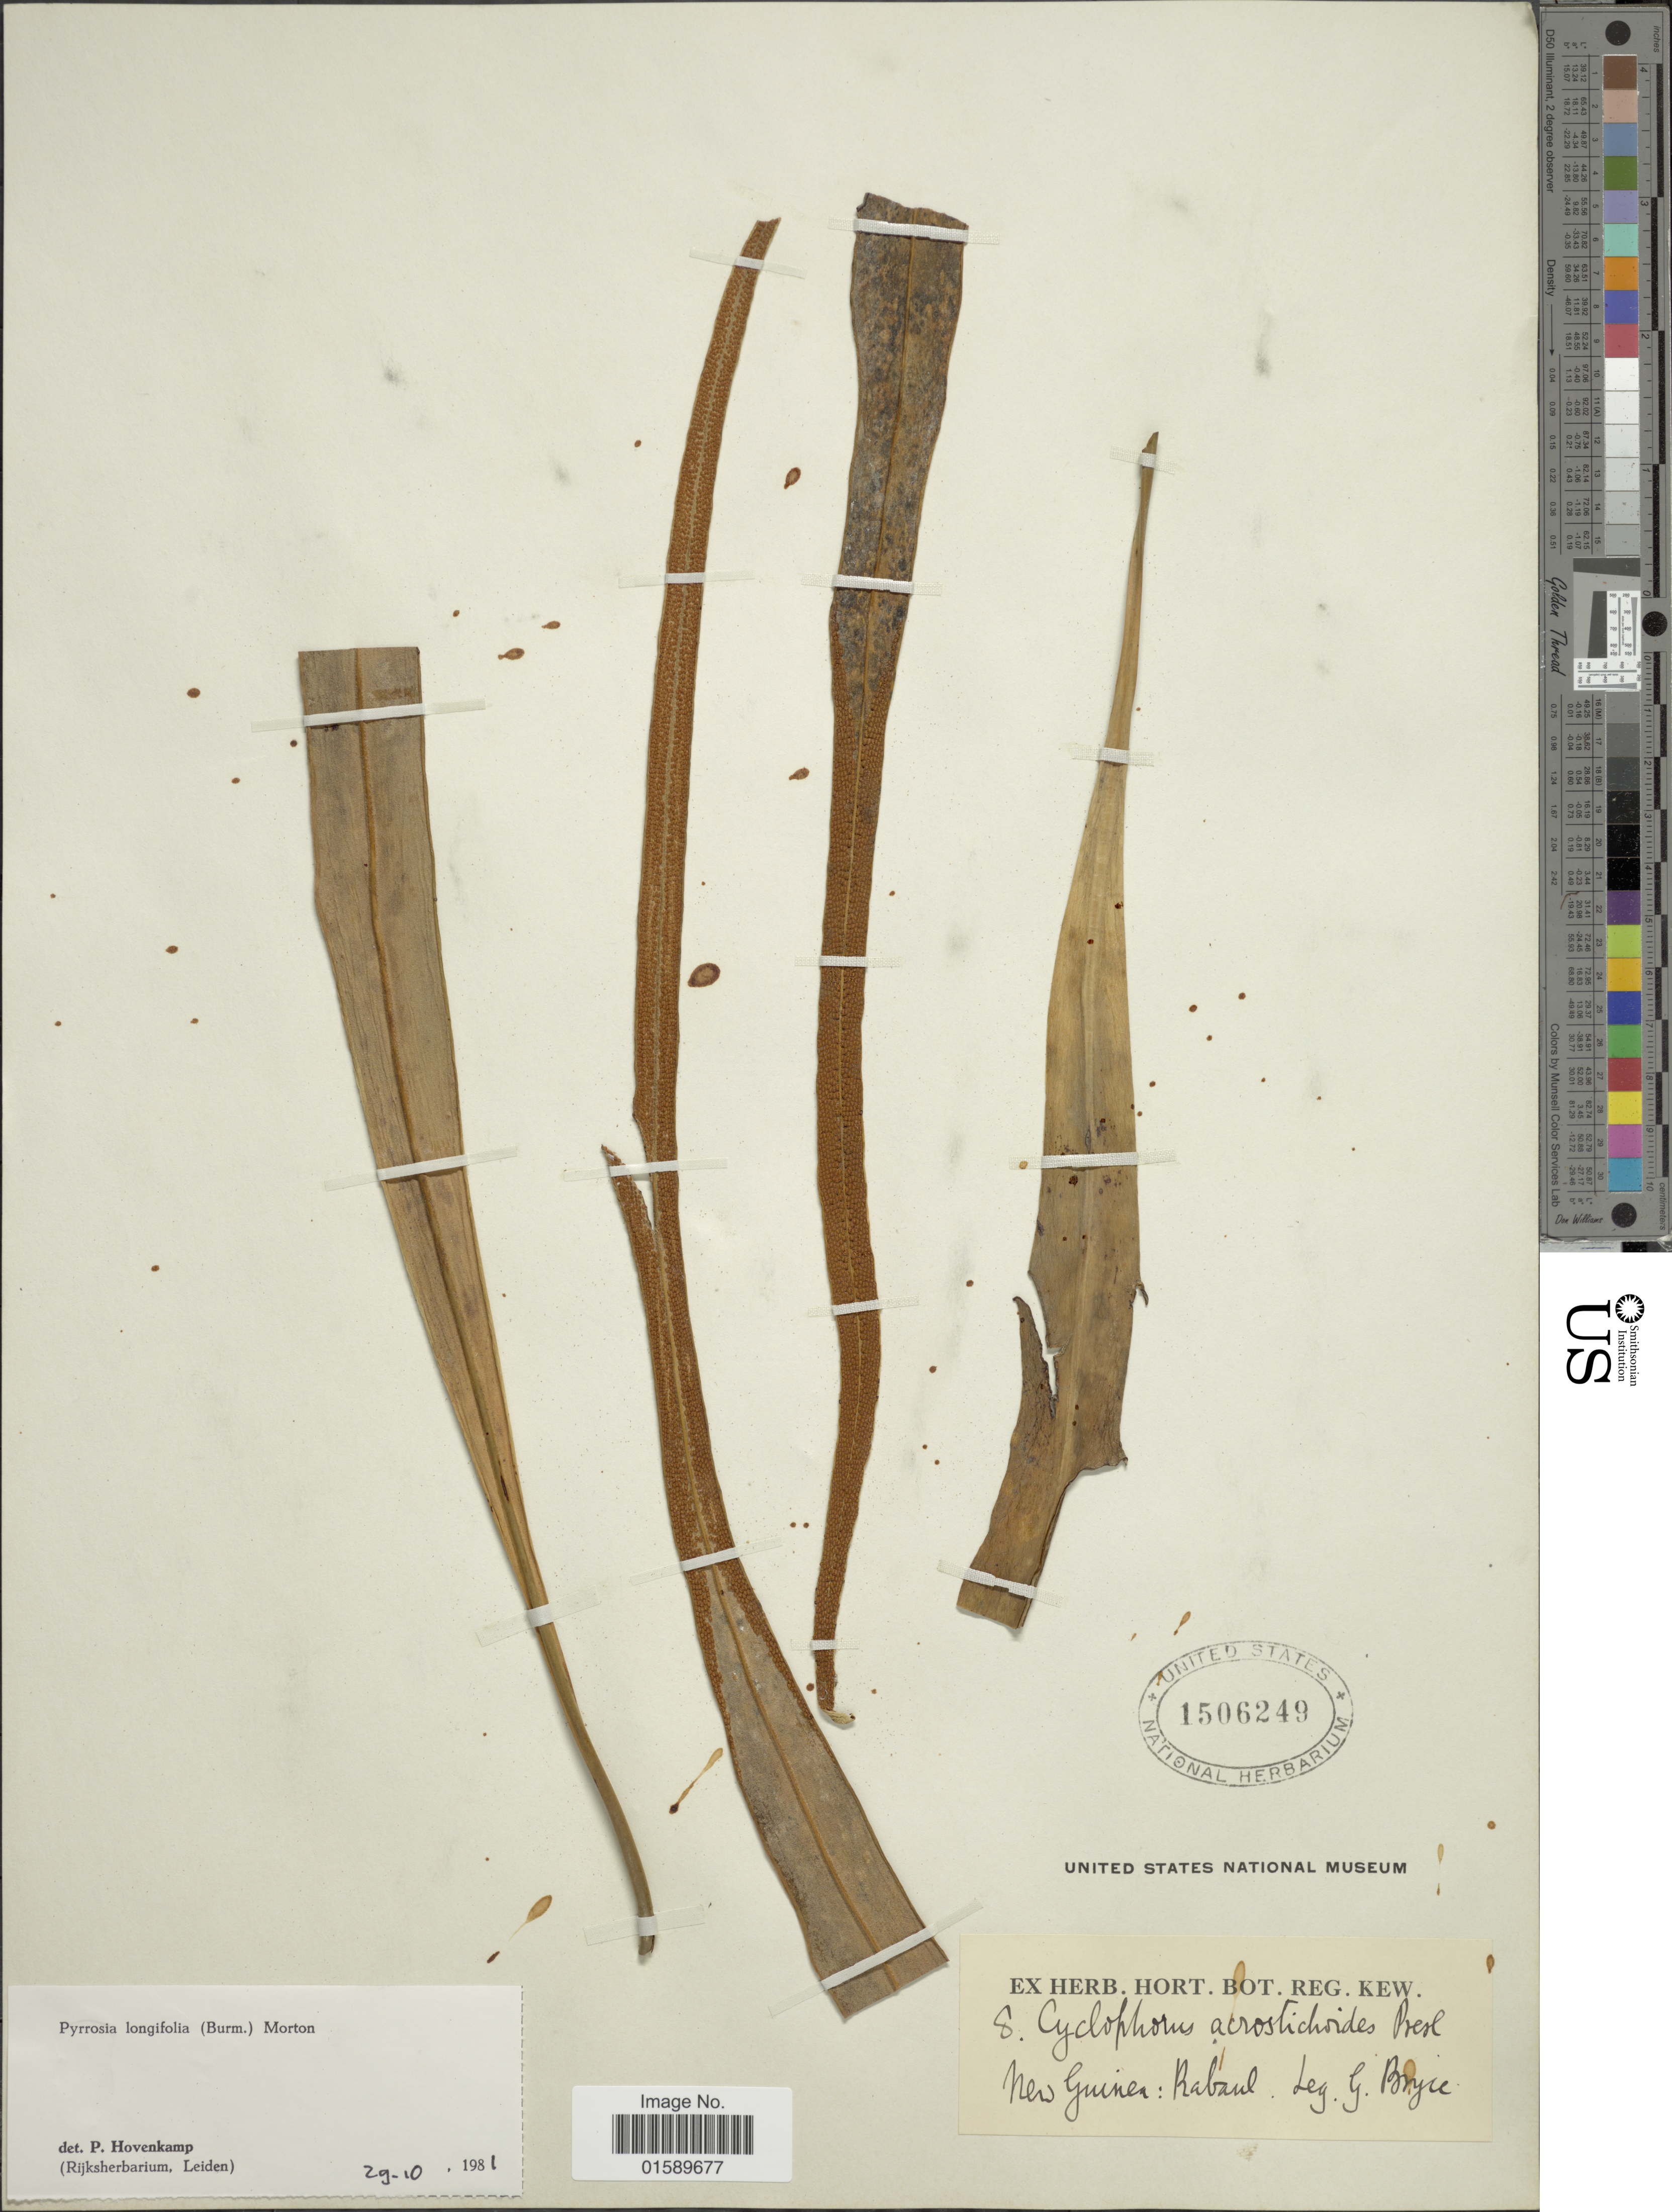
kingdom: Plantae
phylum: Tracheophyta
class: Polypodiopsida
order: Polypodiales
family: Polypodiaceae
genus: Pyrrosia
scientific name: Pyrrosia longifolia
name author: (Burm. f.) C.V. Morton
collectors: G. Bryce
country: Papua New Guinea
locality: New Guinea: Rabaul.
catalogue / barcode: US 1506249